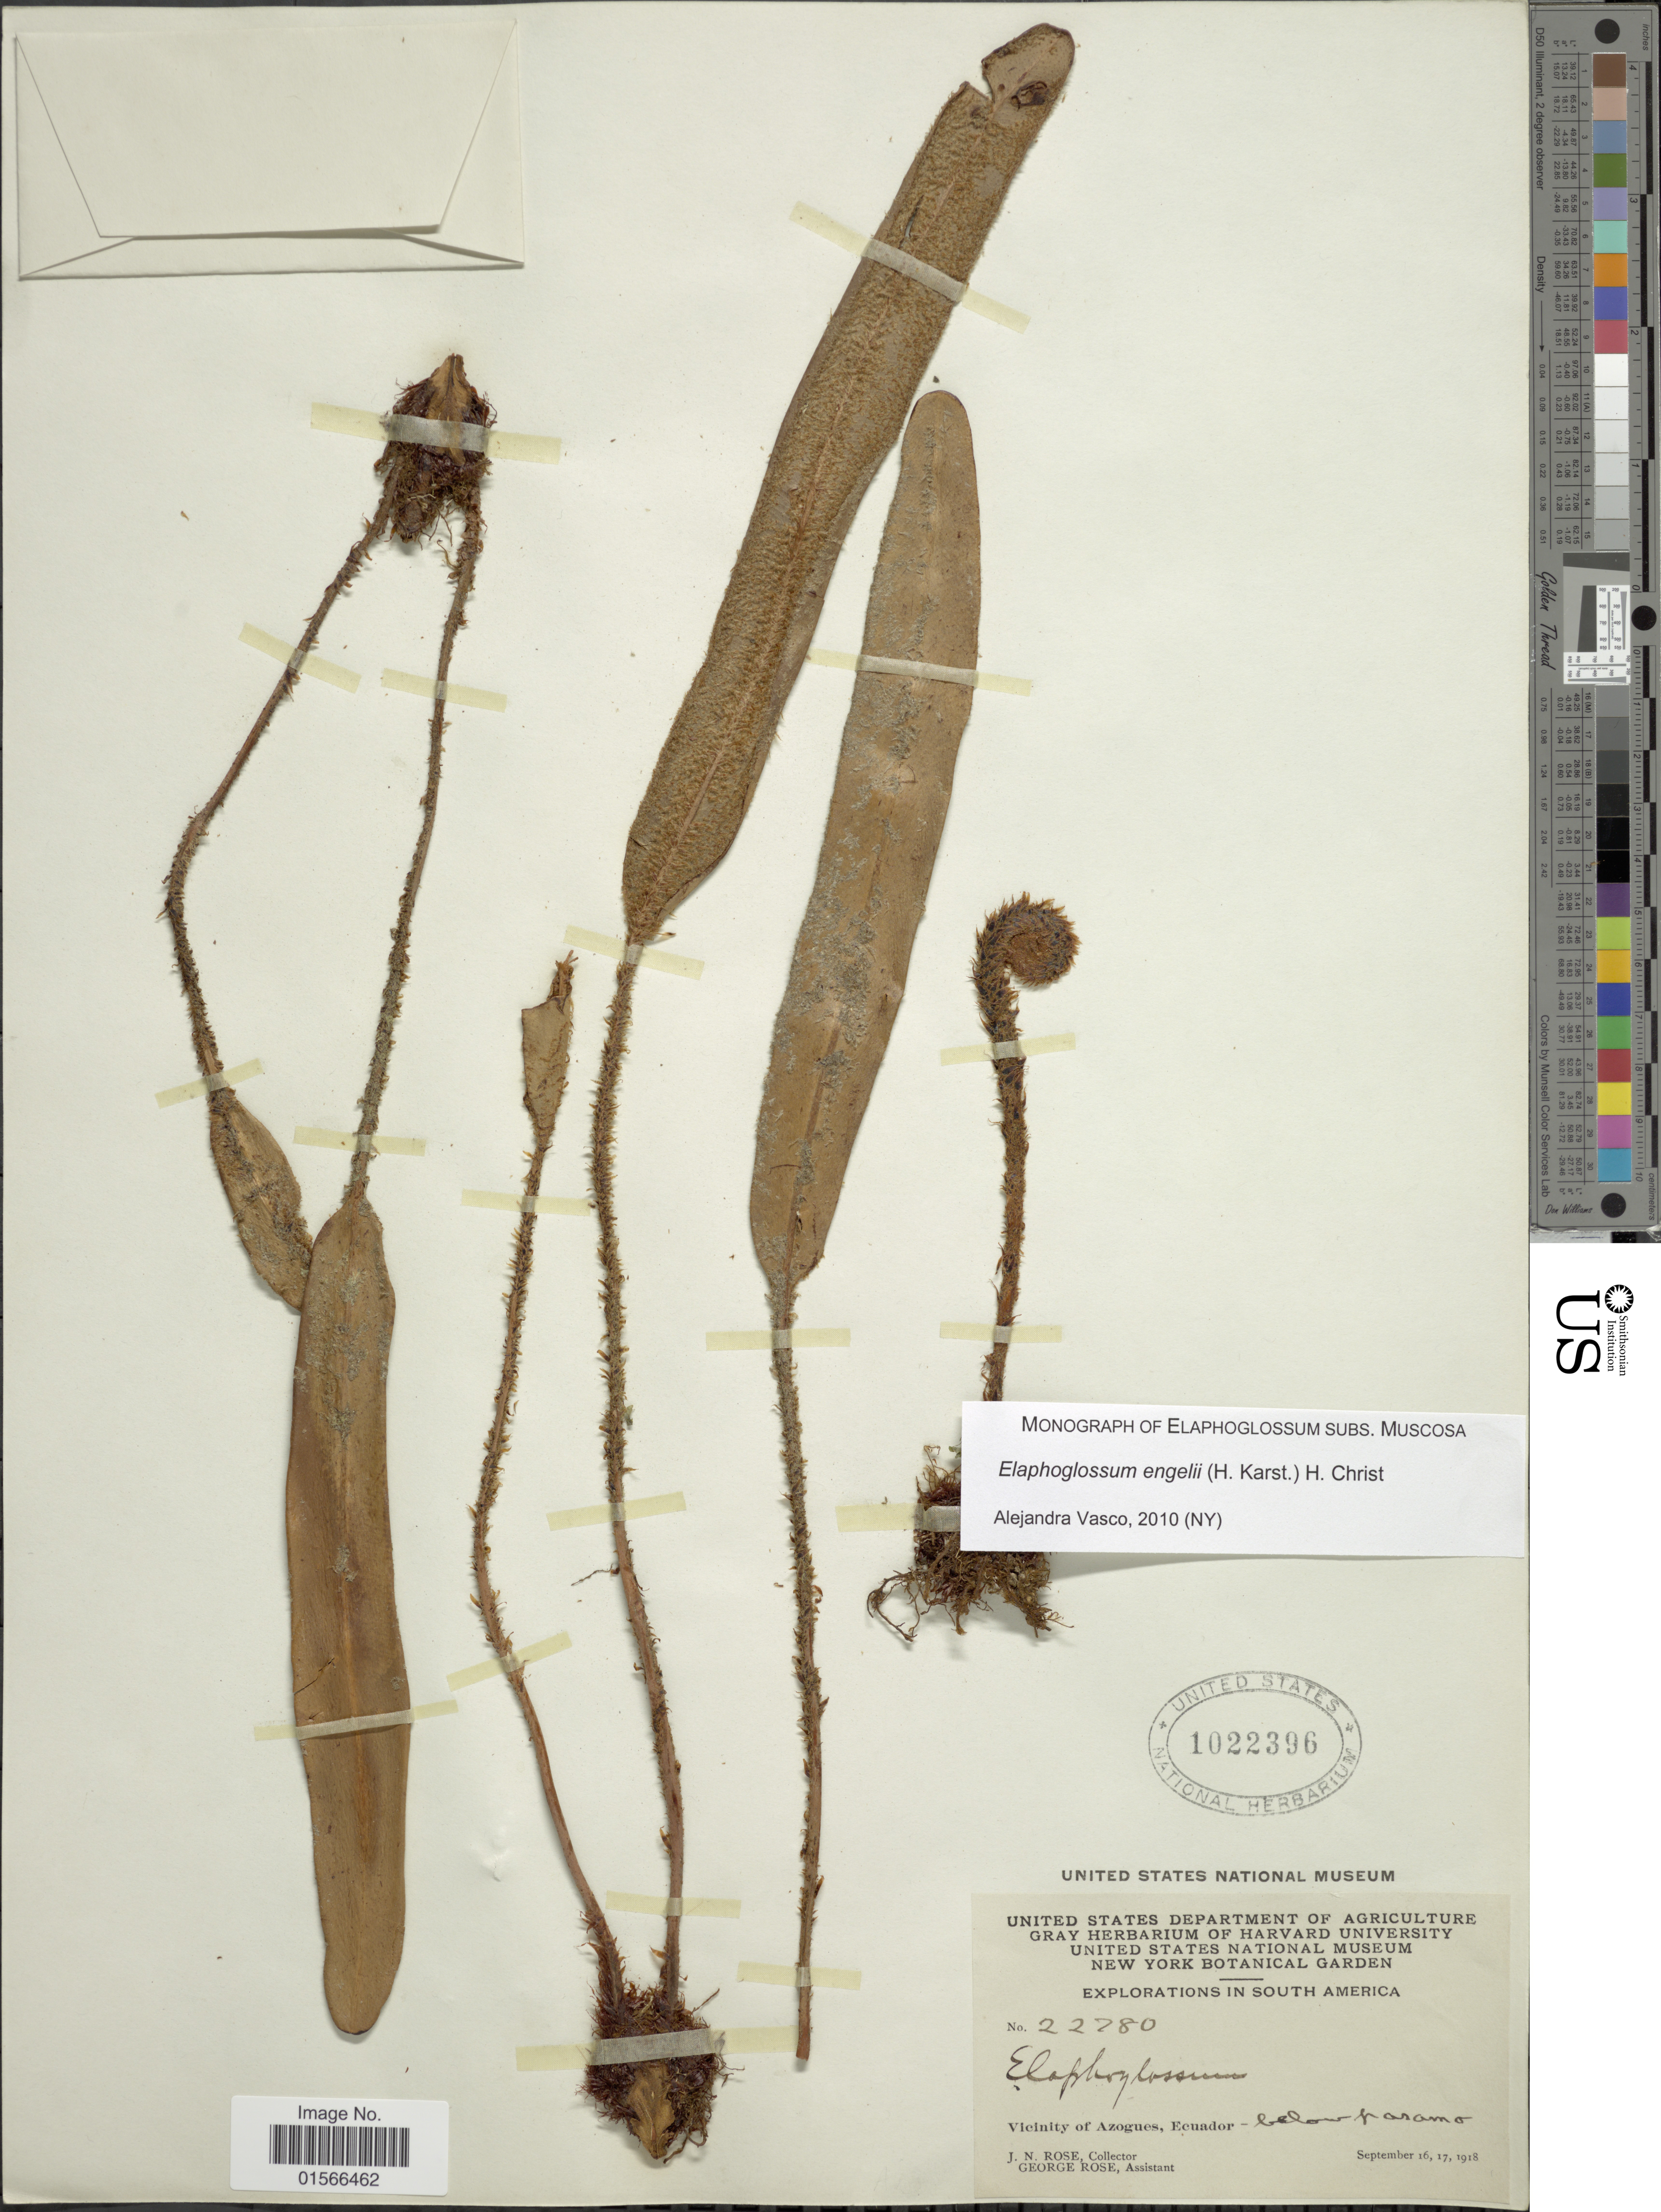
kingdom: Plantae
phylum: Tracheophyta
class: Polypodiopsida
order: Polypodiales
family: Dryopteridaceae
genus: Elaphoglossum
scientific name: Elaphoglossum engelii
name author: (H. Karst.) Christ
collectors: J. N. Rose & G. Rose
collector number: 22780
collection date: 1918-09-16/1918-09-17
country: Ecuador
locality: Vicinity of Azogues, below paramo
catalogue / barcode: US 1022396